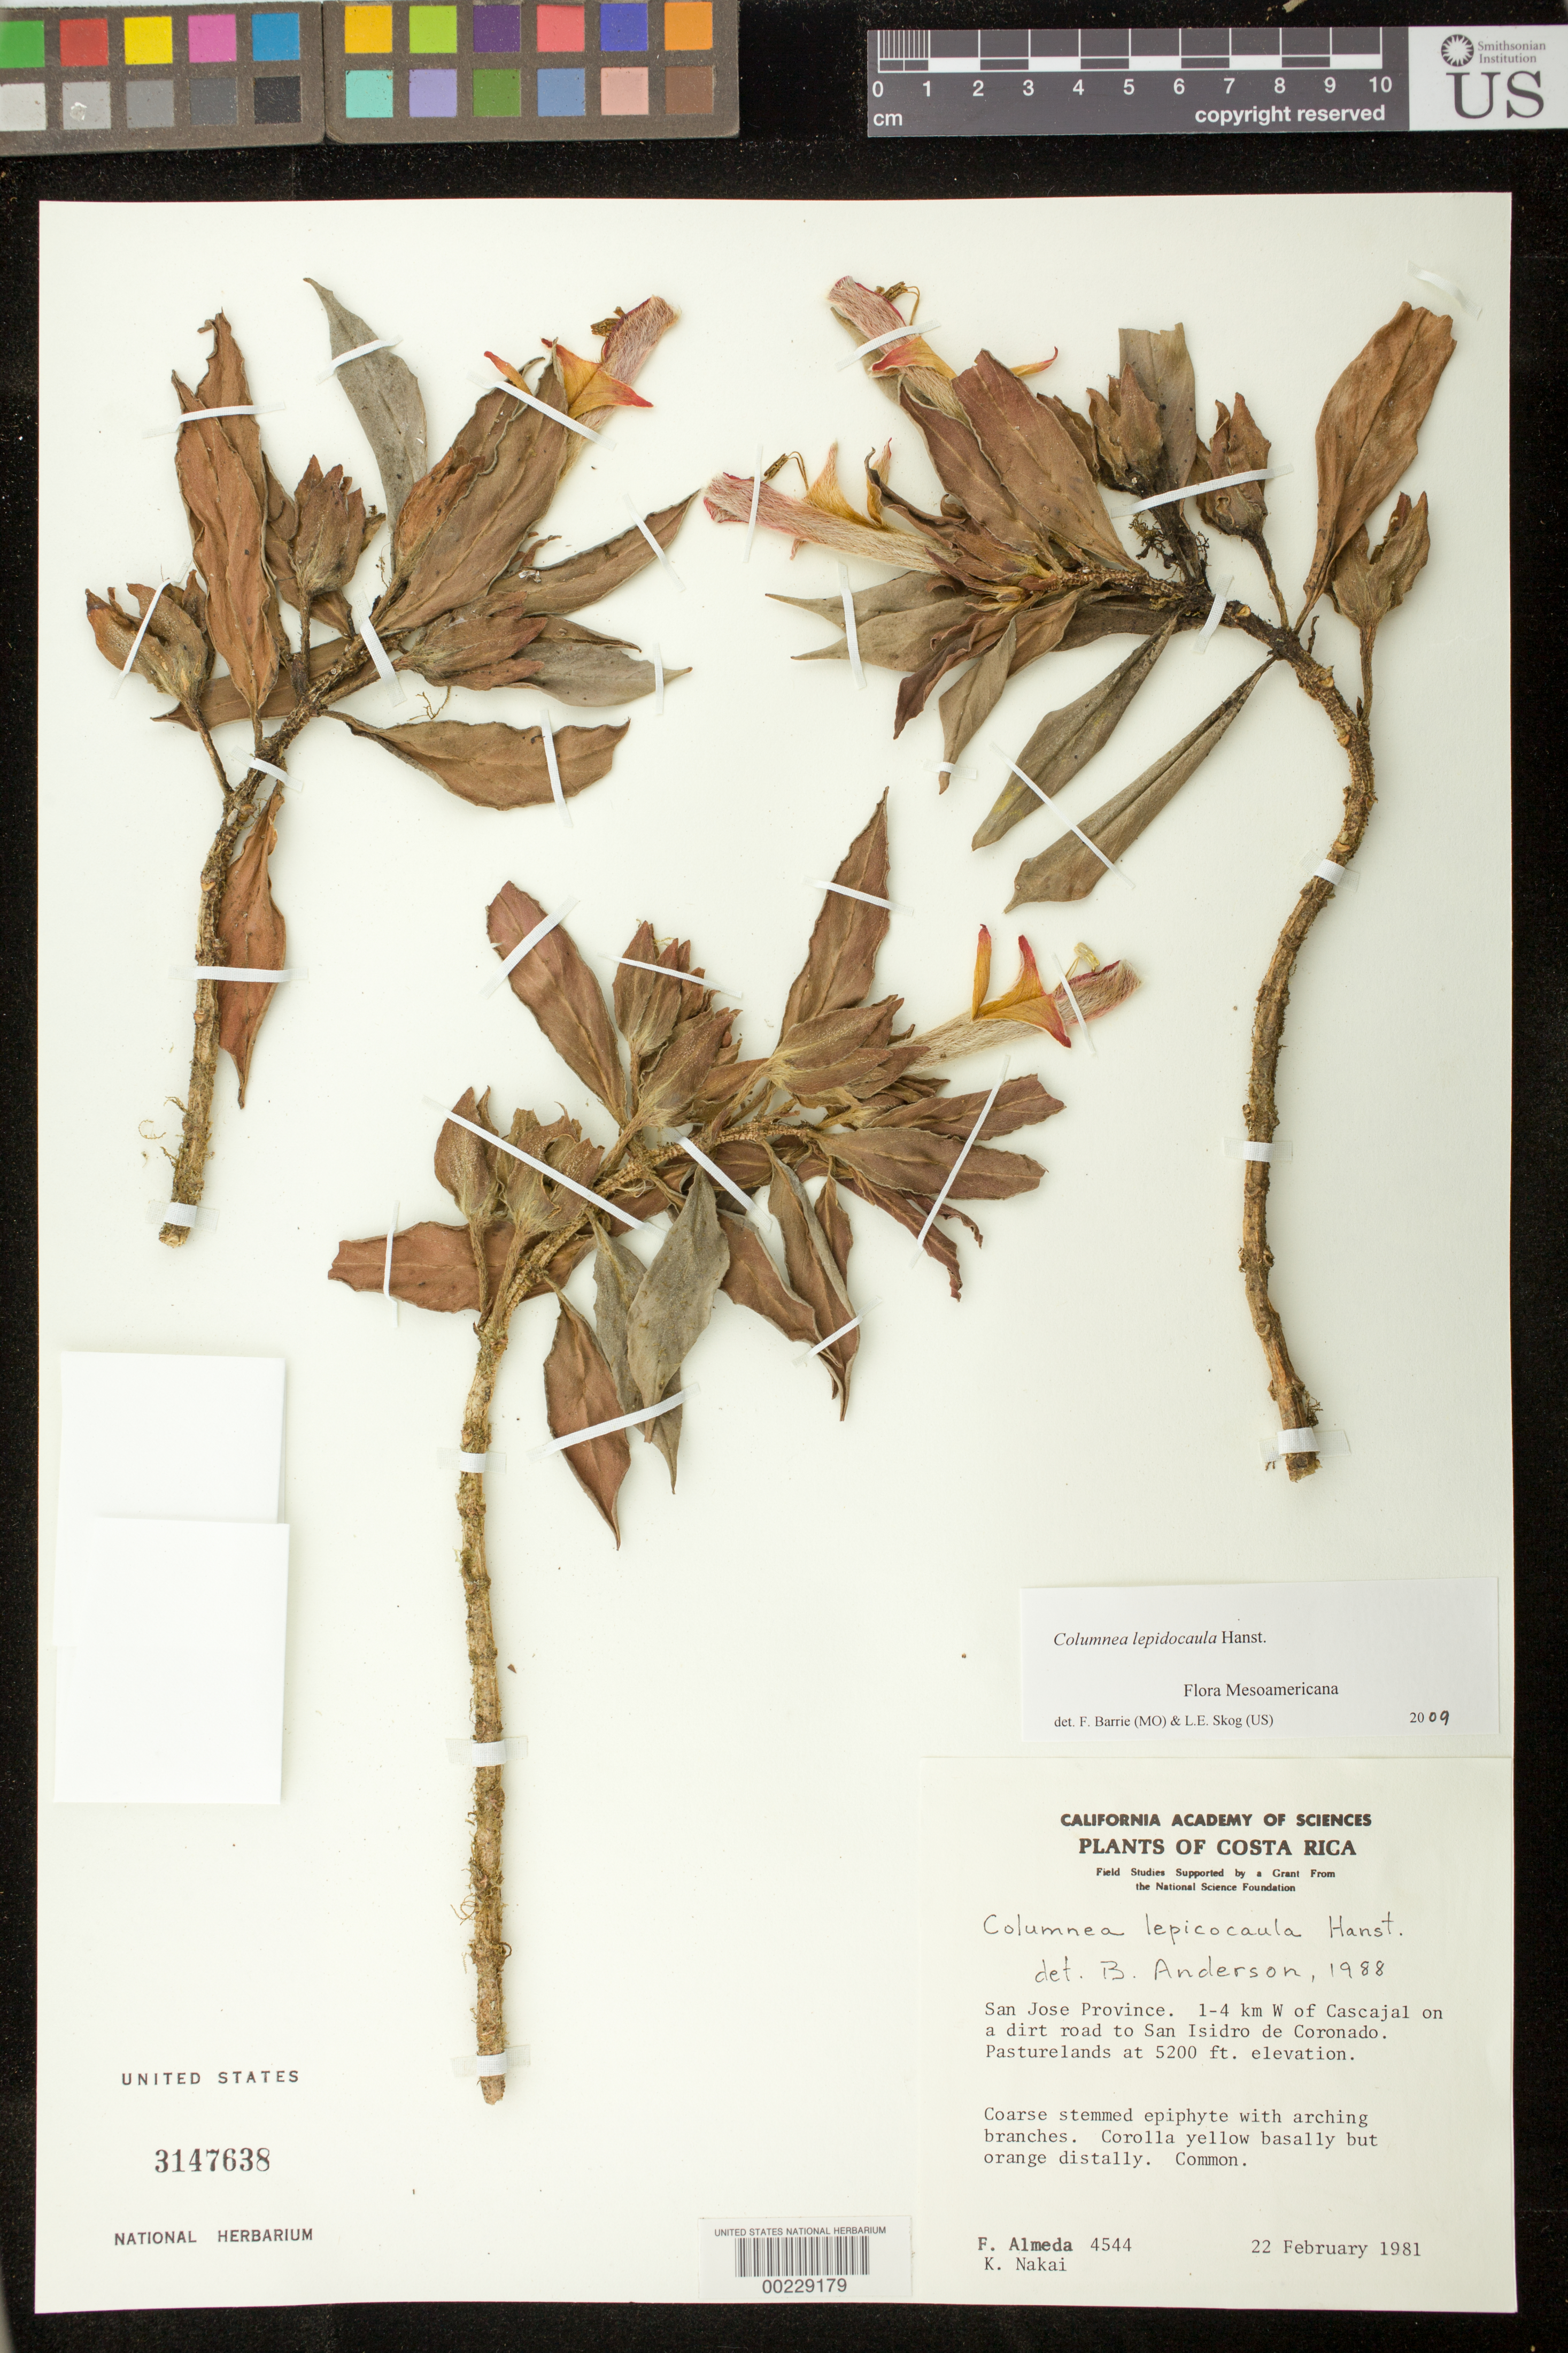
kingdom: Plantae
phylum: Tracheophyta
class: Magnoliopsida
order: Lamiales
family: Gesneriaceae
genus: Columnea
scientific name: Columnea lepidocaula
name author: Hanst.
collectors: F. Almeda & K. M. Nakai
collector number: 4544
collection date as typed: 22 Feb 1981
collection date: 1981-02-22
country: Costa Rica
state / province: San José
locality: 1-4 km W of Cascajal on a dirt road to San Isidro de Coronado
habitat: Pasturelands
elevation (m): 1585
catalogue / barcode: US 3147638